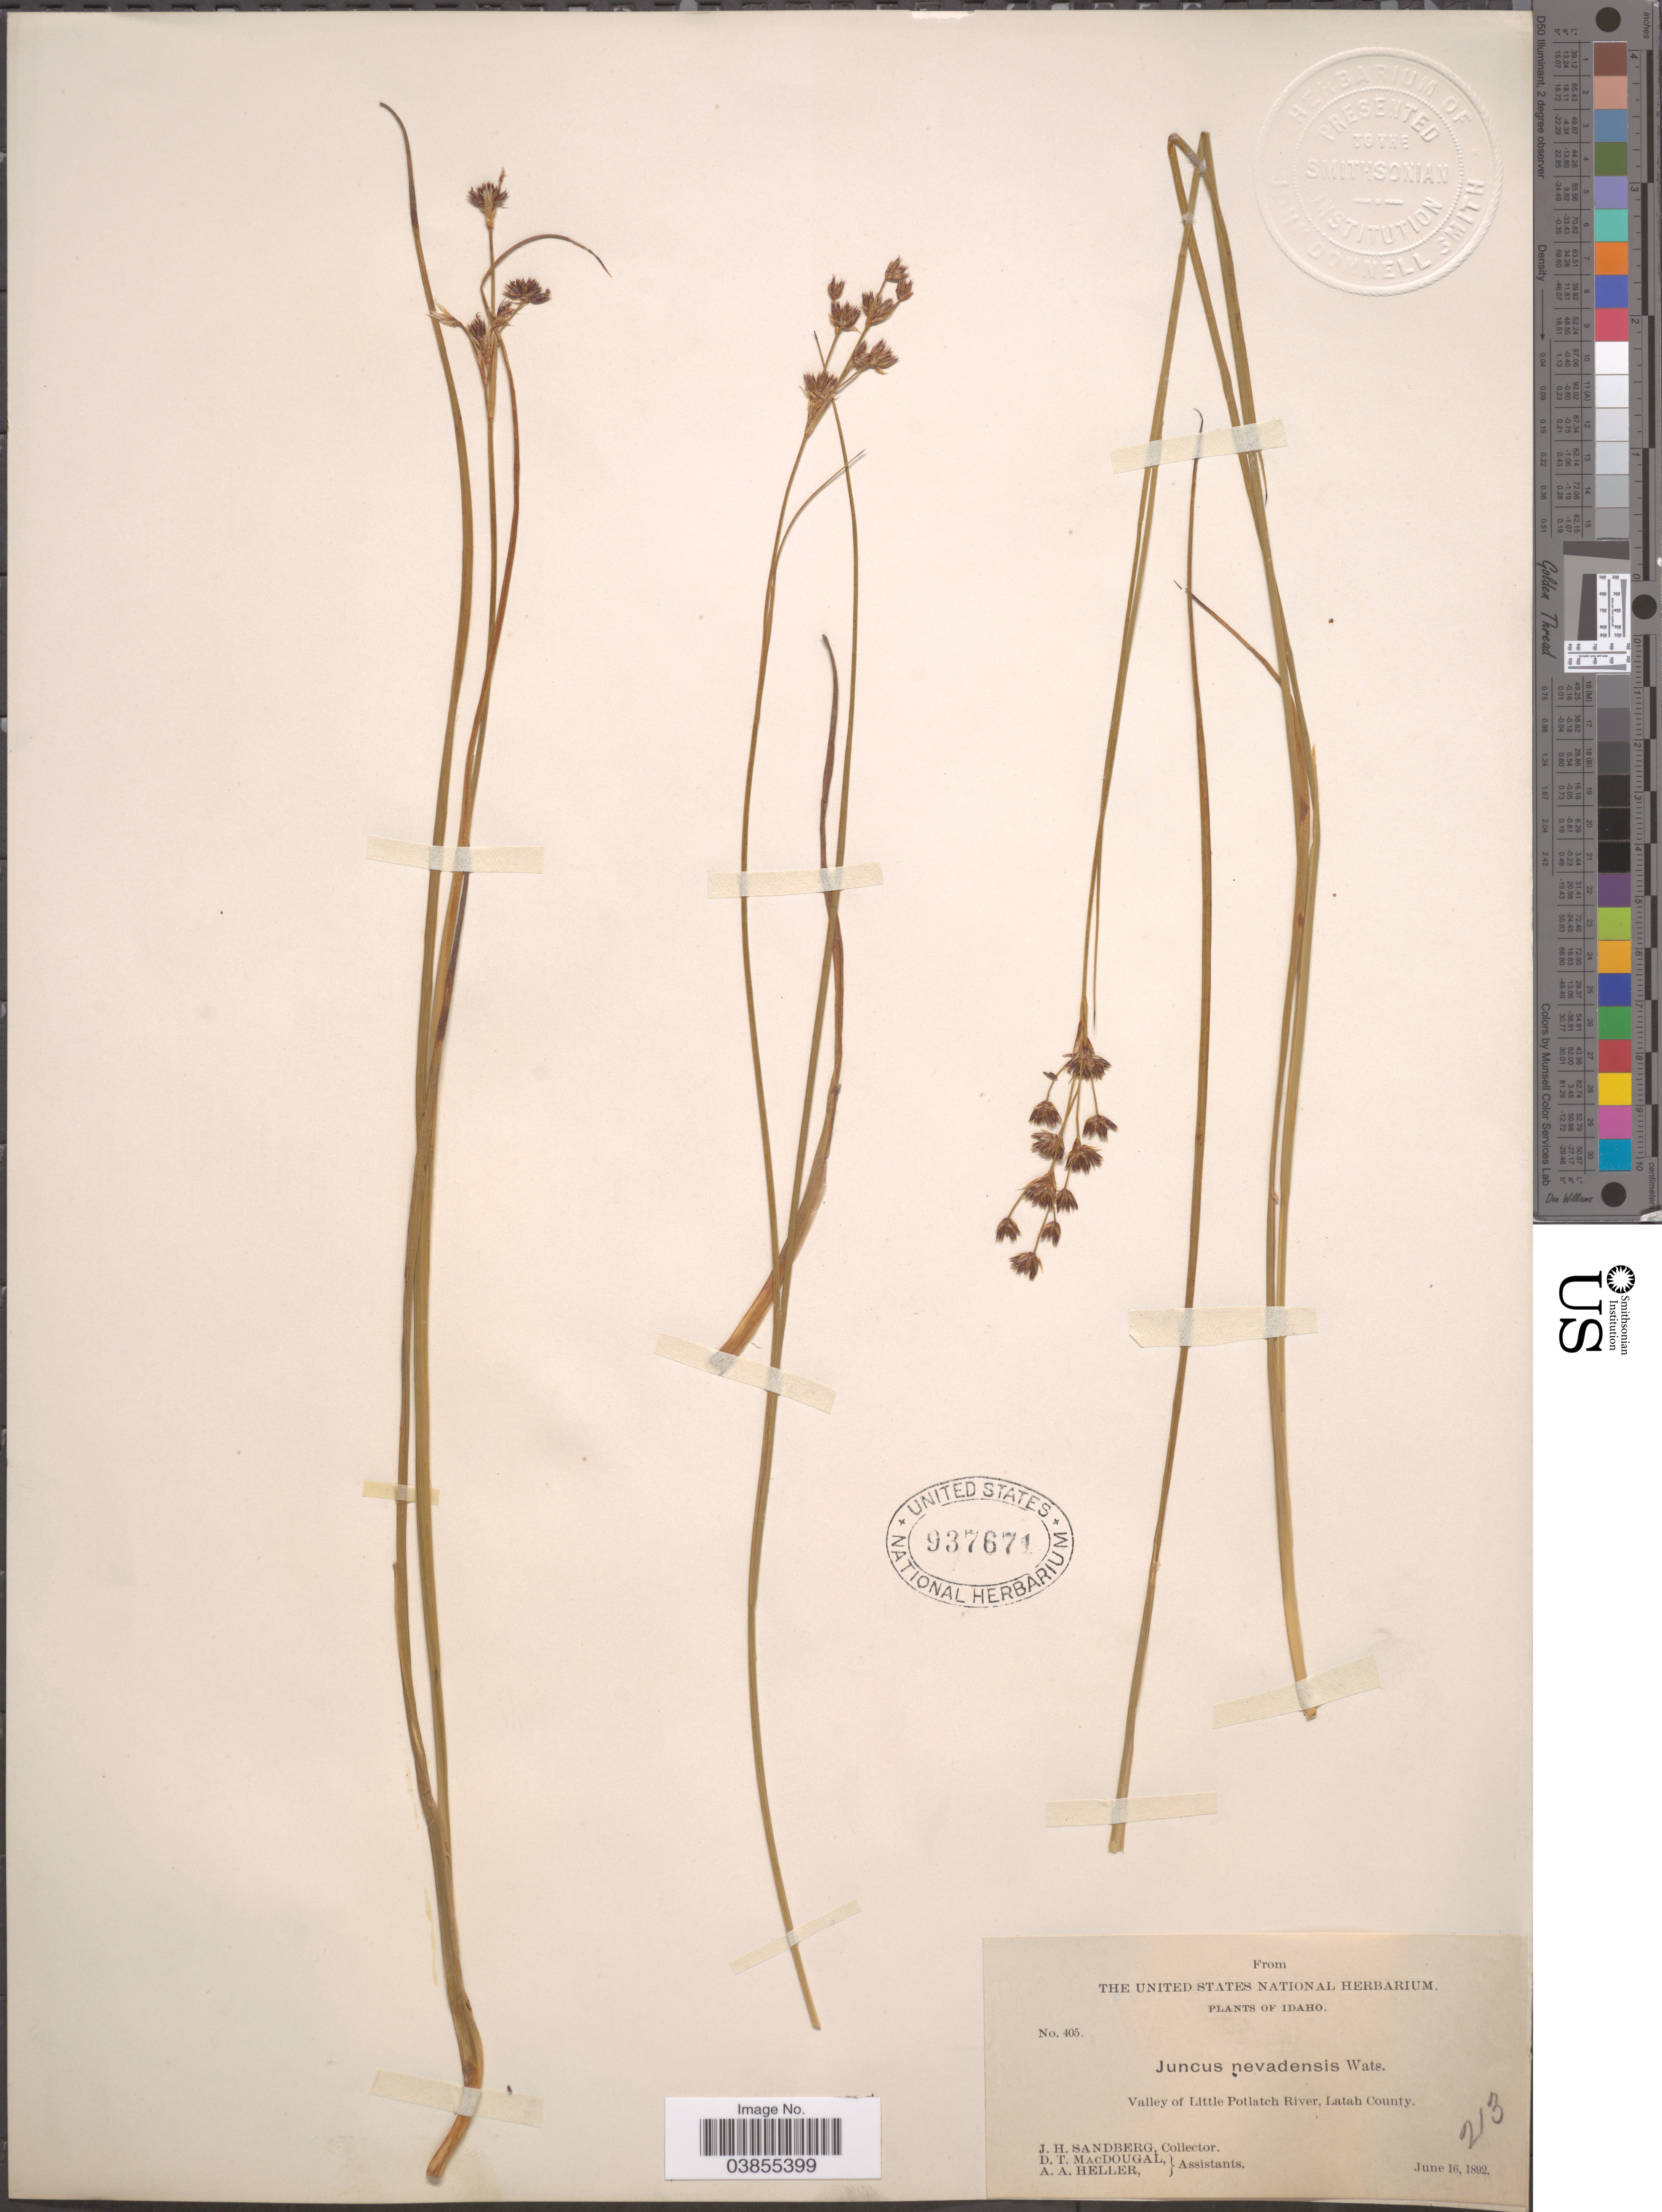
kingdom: Plantae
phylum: Tracheophyta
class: Liliopsida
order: Poales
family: Juncaceae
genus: Juncus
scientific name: Juncus nevadensis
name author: S. Watson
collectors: J. H. Sandberg, D. T. MacDougal & A. A. Heller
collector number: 405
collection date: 1892-06-16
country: United States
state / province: Idaho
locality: Valley of Little Potlatch River, Latah County.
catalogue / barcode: US 937671